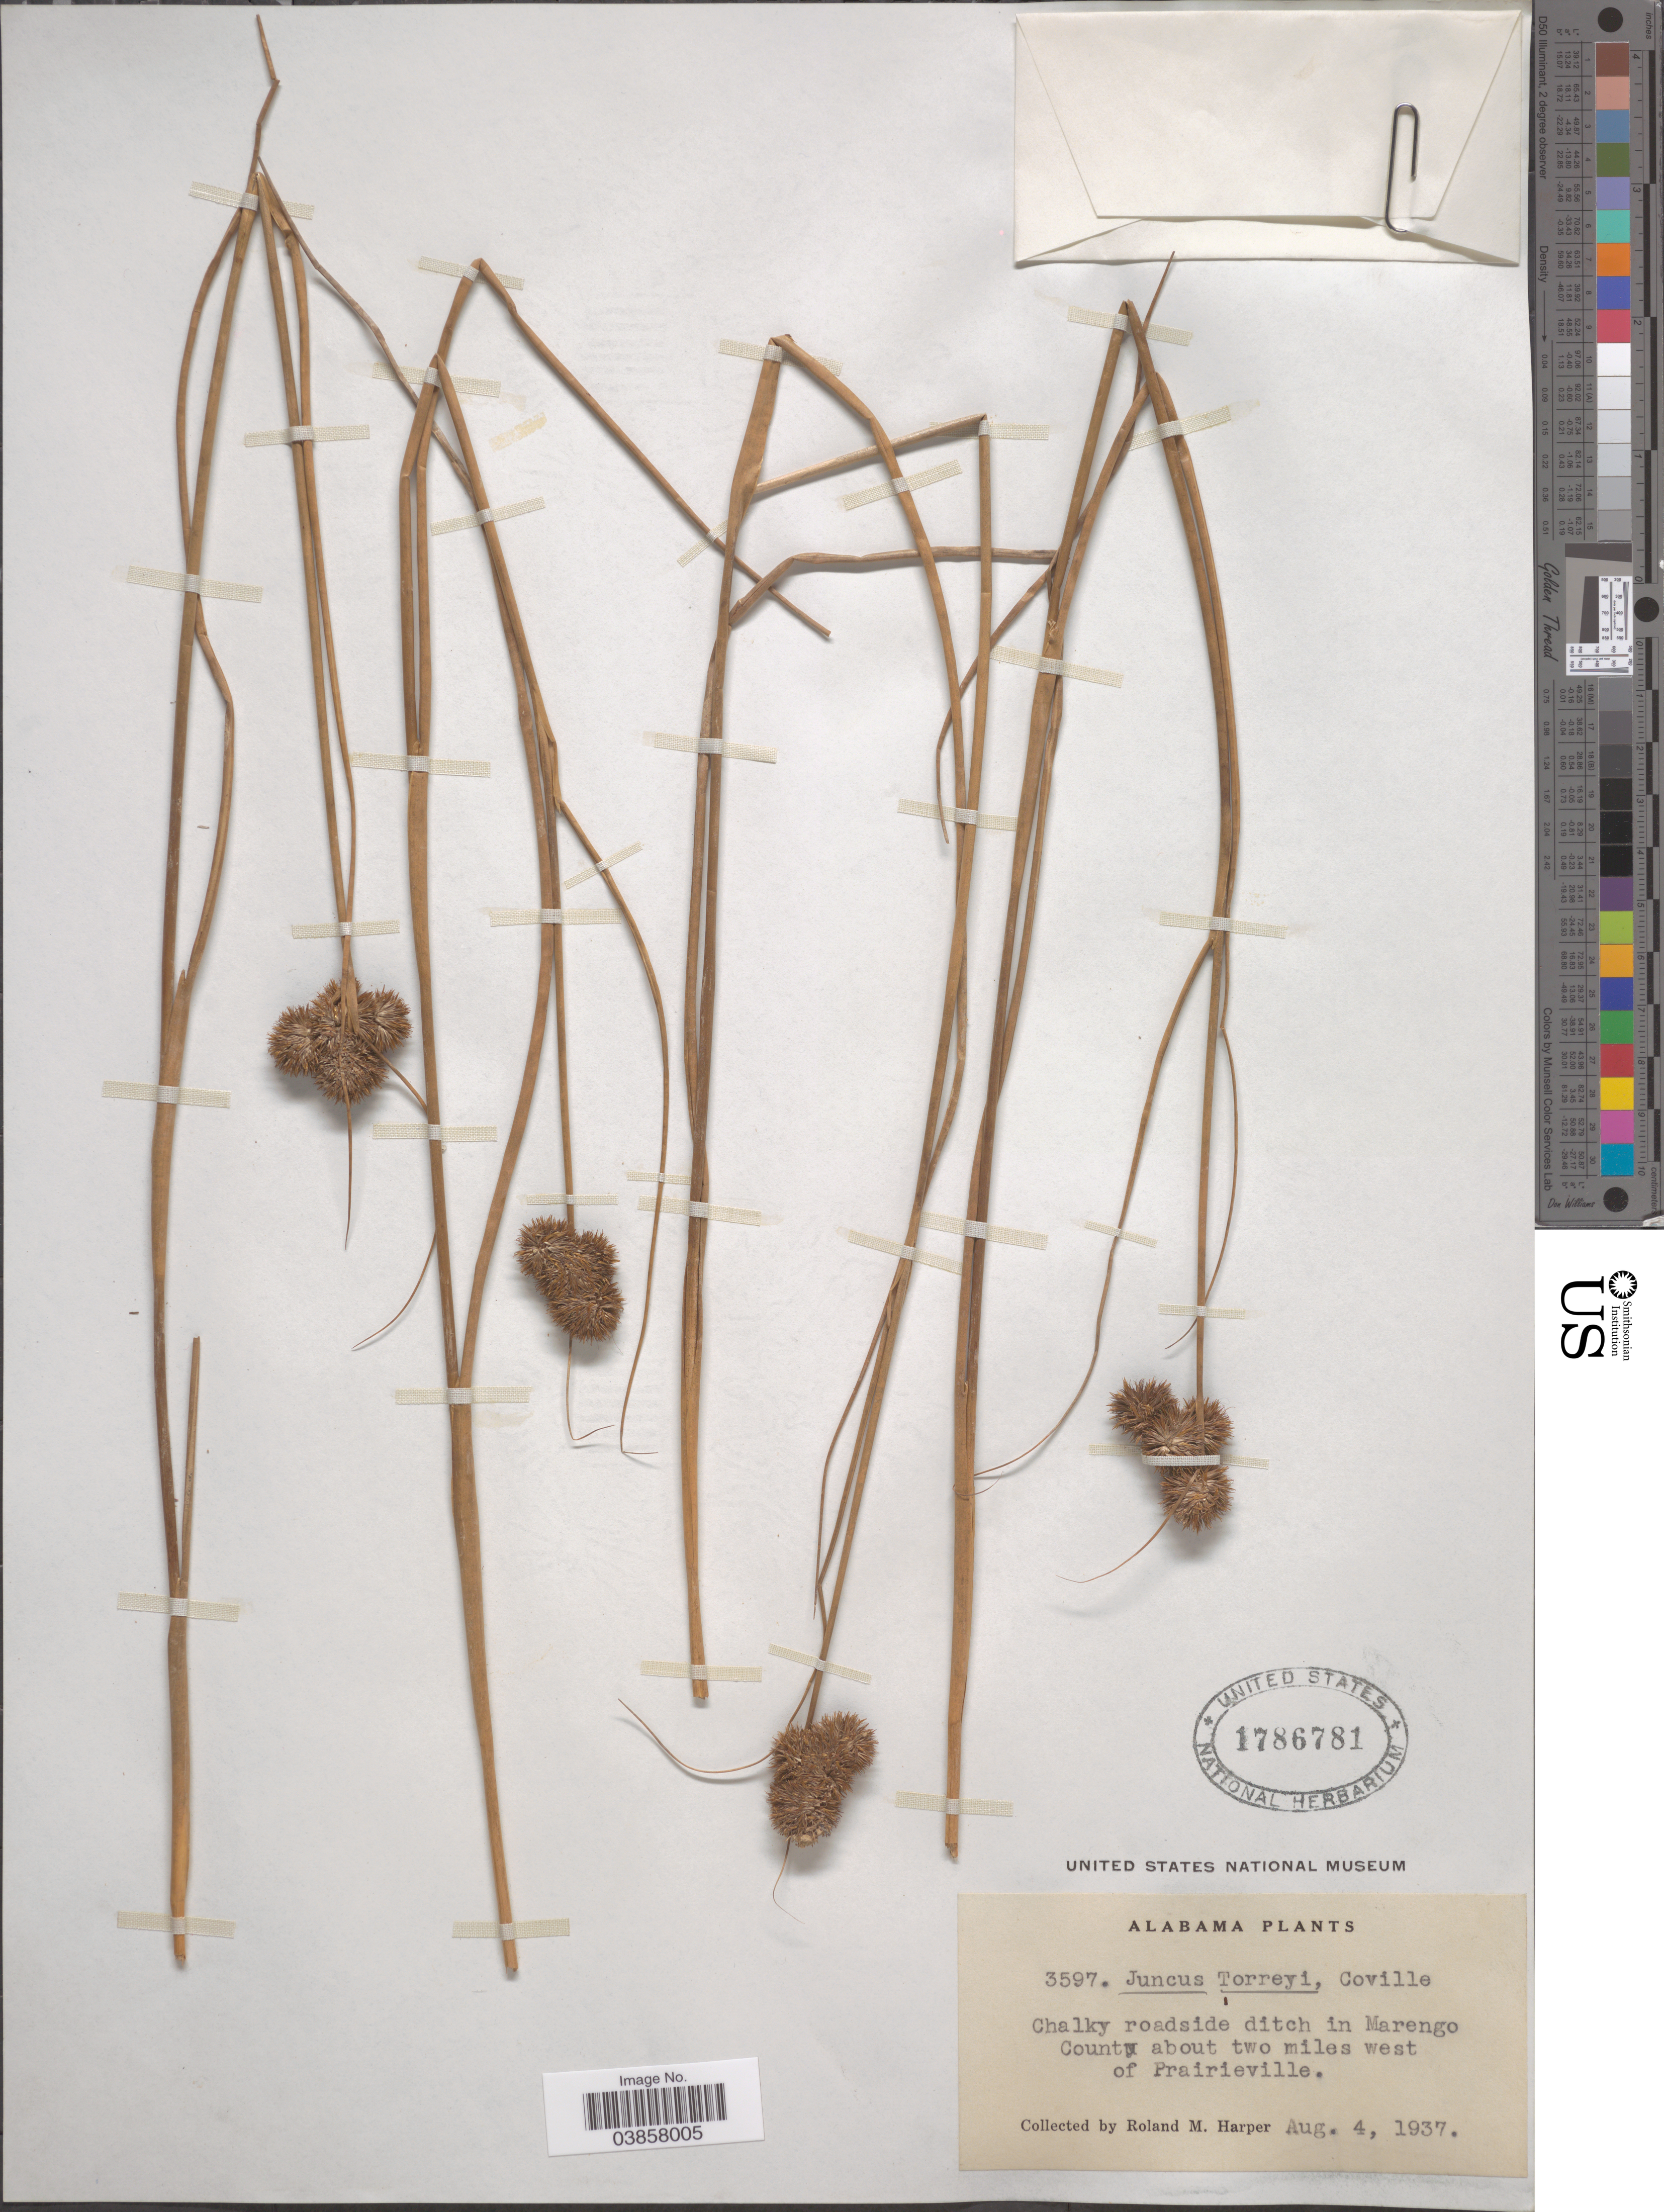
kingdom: Plantae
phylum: Tracheophyta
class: Liliopsida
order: Poales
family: Juncaceae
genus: Juncus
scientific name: Juncus torreyi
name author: Coville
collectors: R. M. Harper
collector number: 3597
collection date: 1937-08-04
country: United States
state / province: Alabama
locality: Chalky roadside ditch in Marengo County about two miles west of Prairieville.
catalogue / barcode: US 1786781